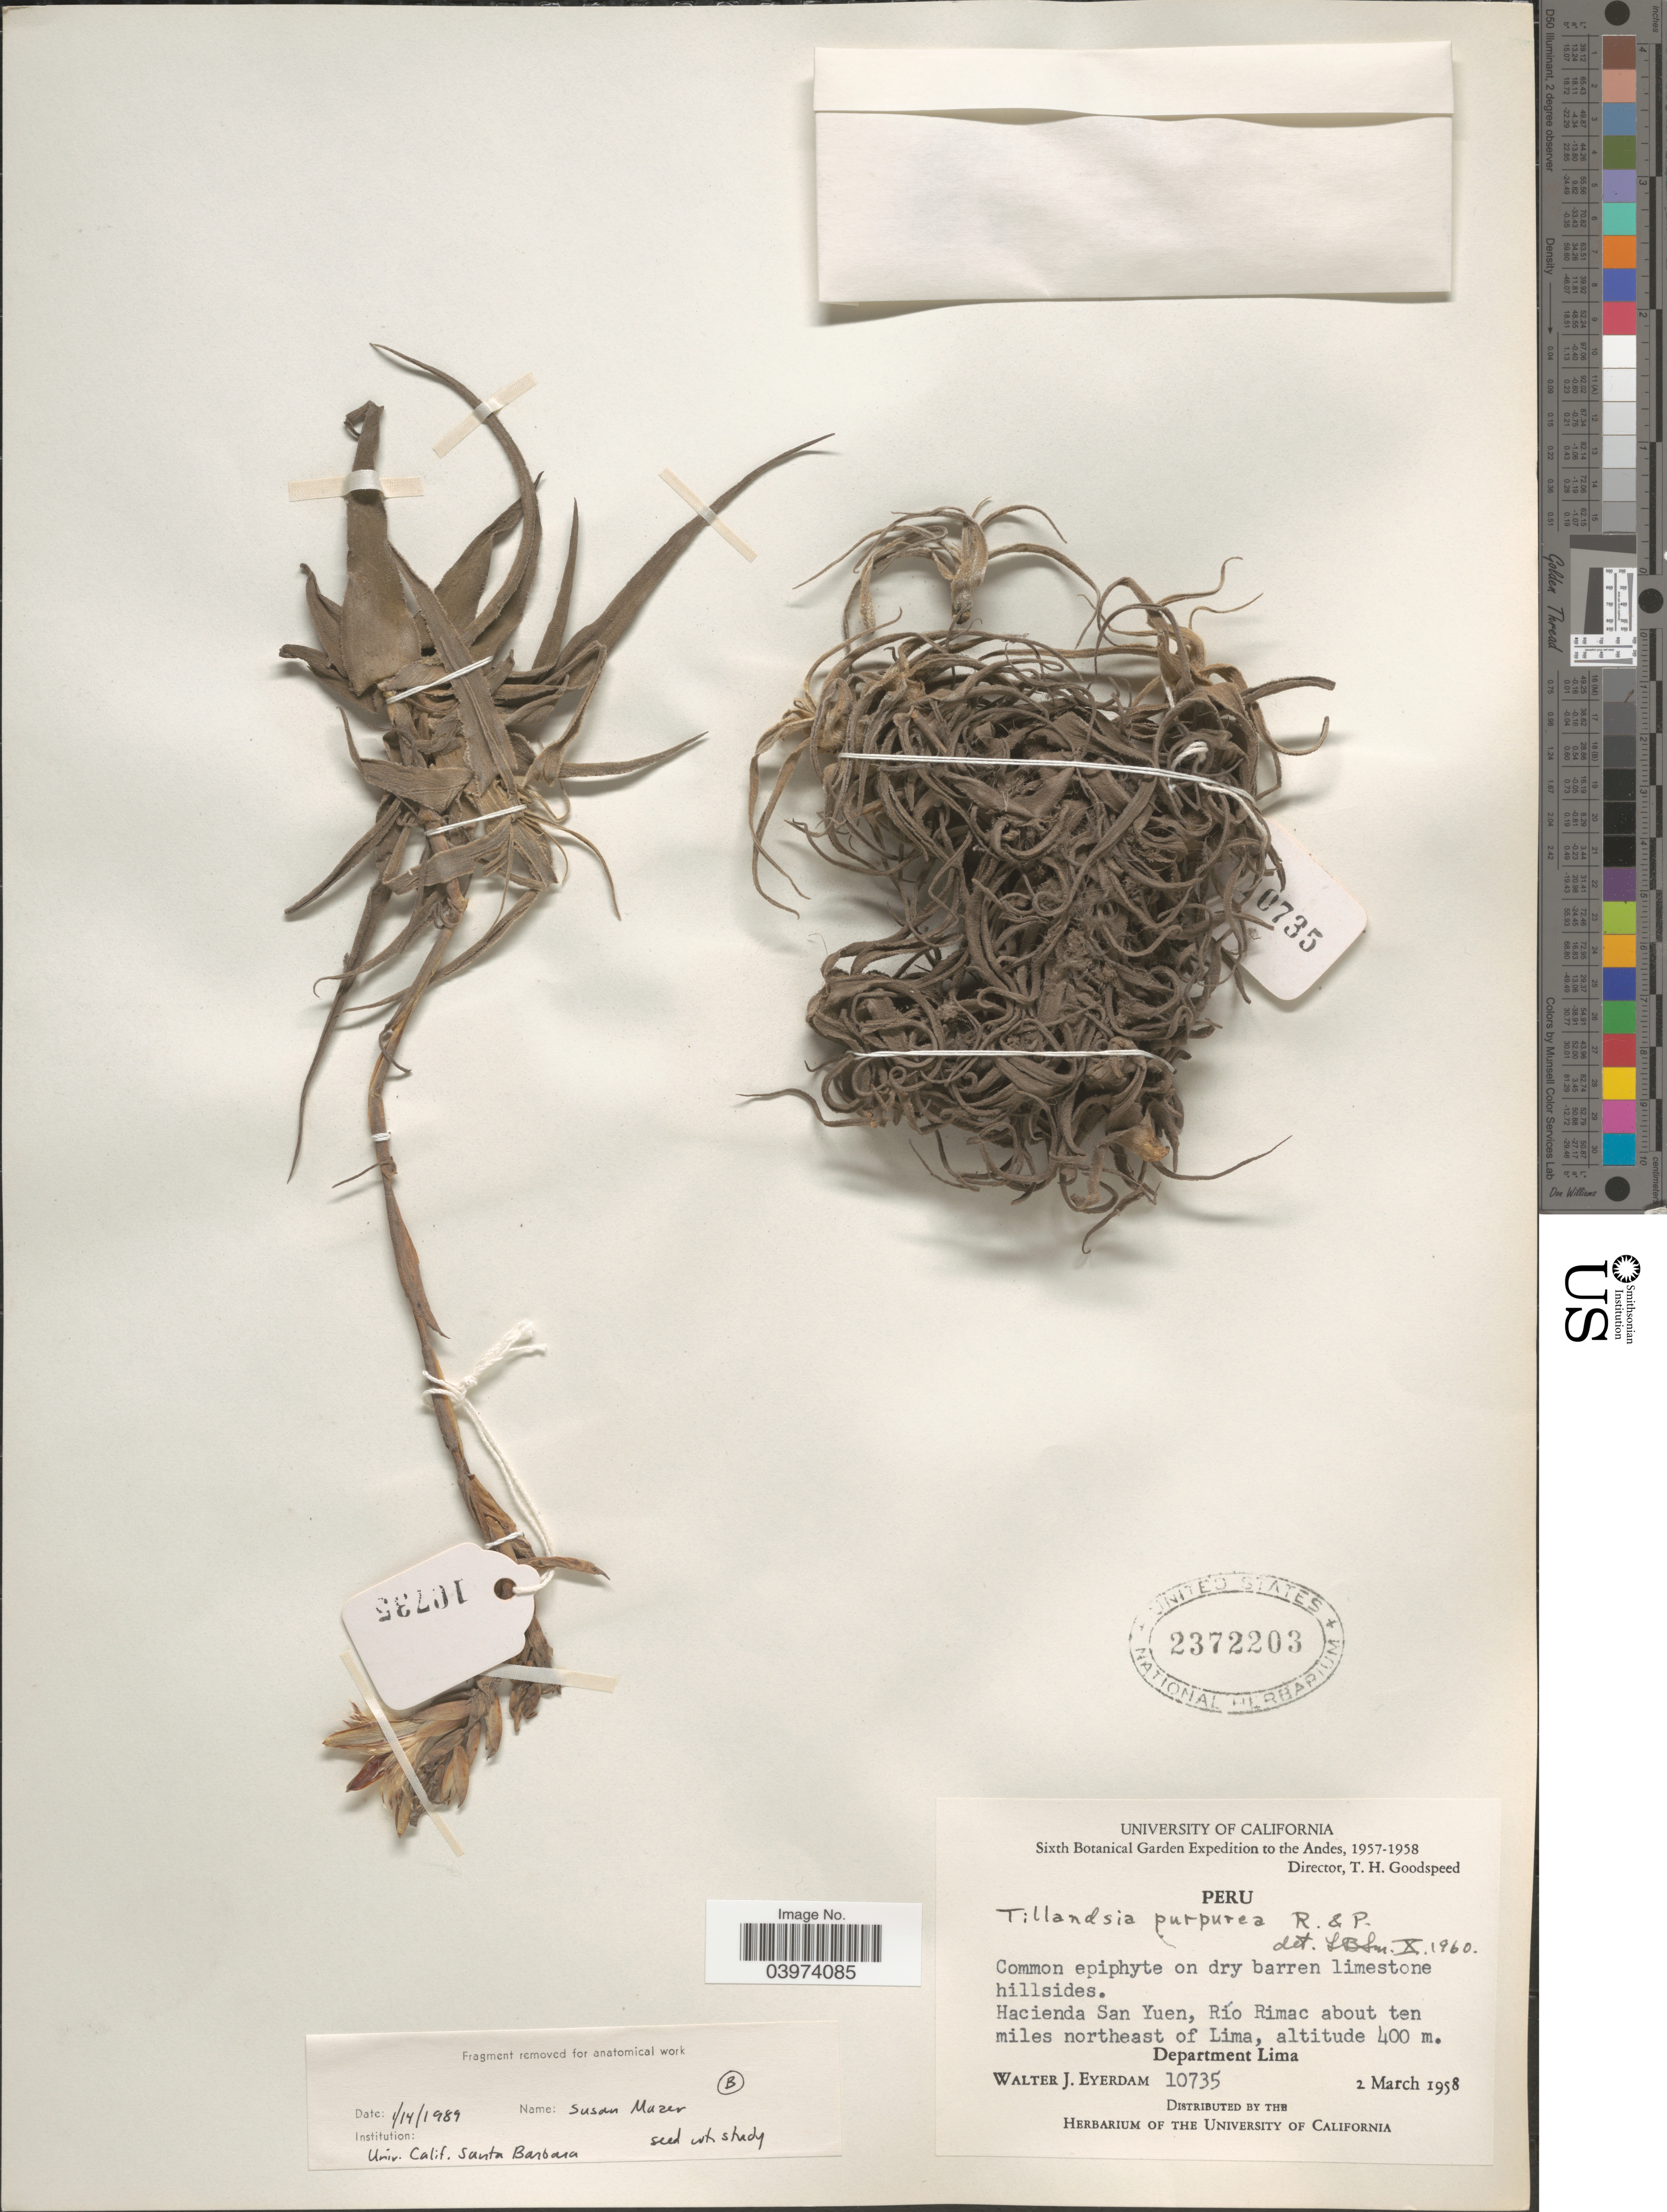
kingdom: Plantae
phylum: Tracheophyta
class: Liliopsida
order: Poales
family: Bromeliaceae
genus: Tillandsia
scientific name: Tillandsia purpurea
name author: Ruiz & Pav.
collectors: W. J. Eyerdam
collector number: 10735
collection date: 1958-03-02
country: Peru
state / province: Lima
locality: Sixth Botanical Garden Expedition to the Andes, 1957-1958. Hacienda San Yuen, Río Rimac about ten miles northeast of Lima, Department Lima.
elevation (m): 400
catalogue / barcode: US 2372203